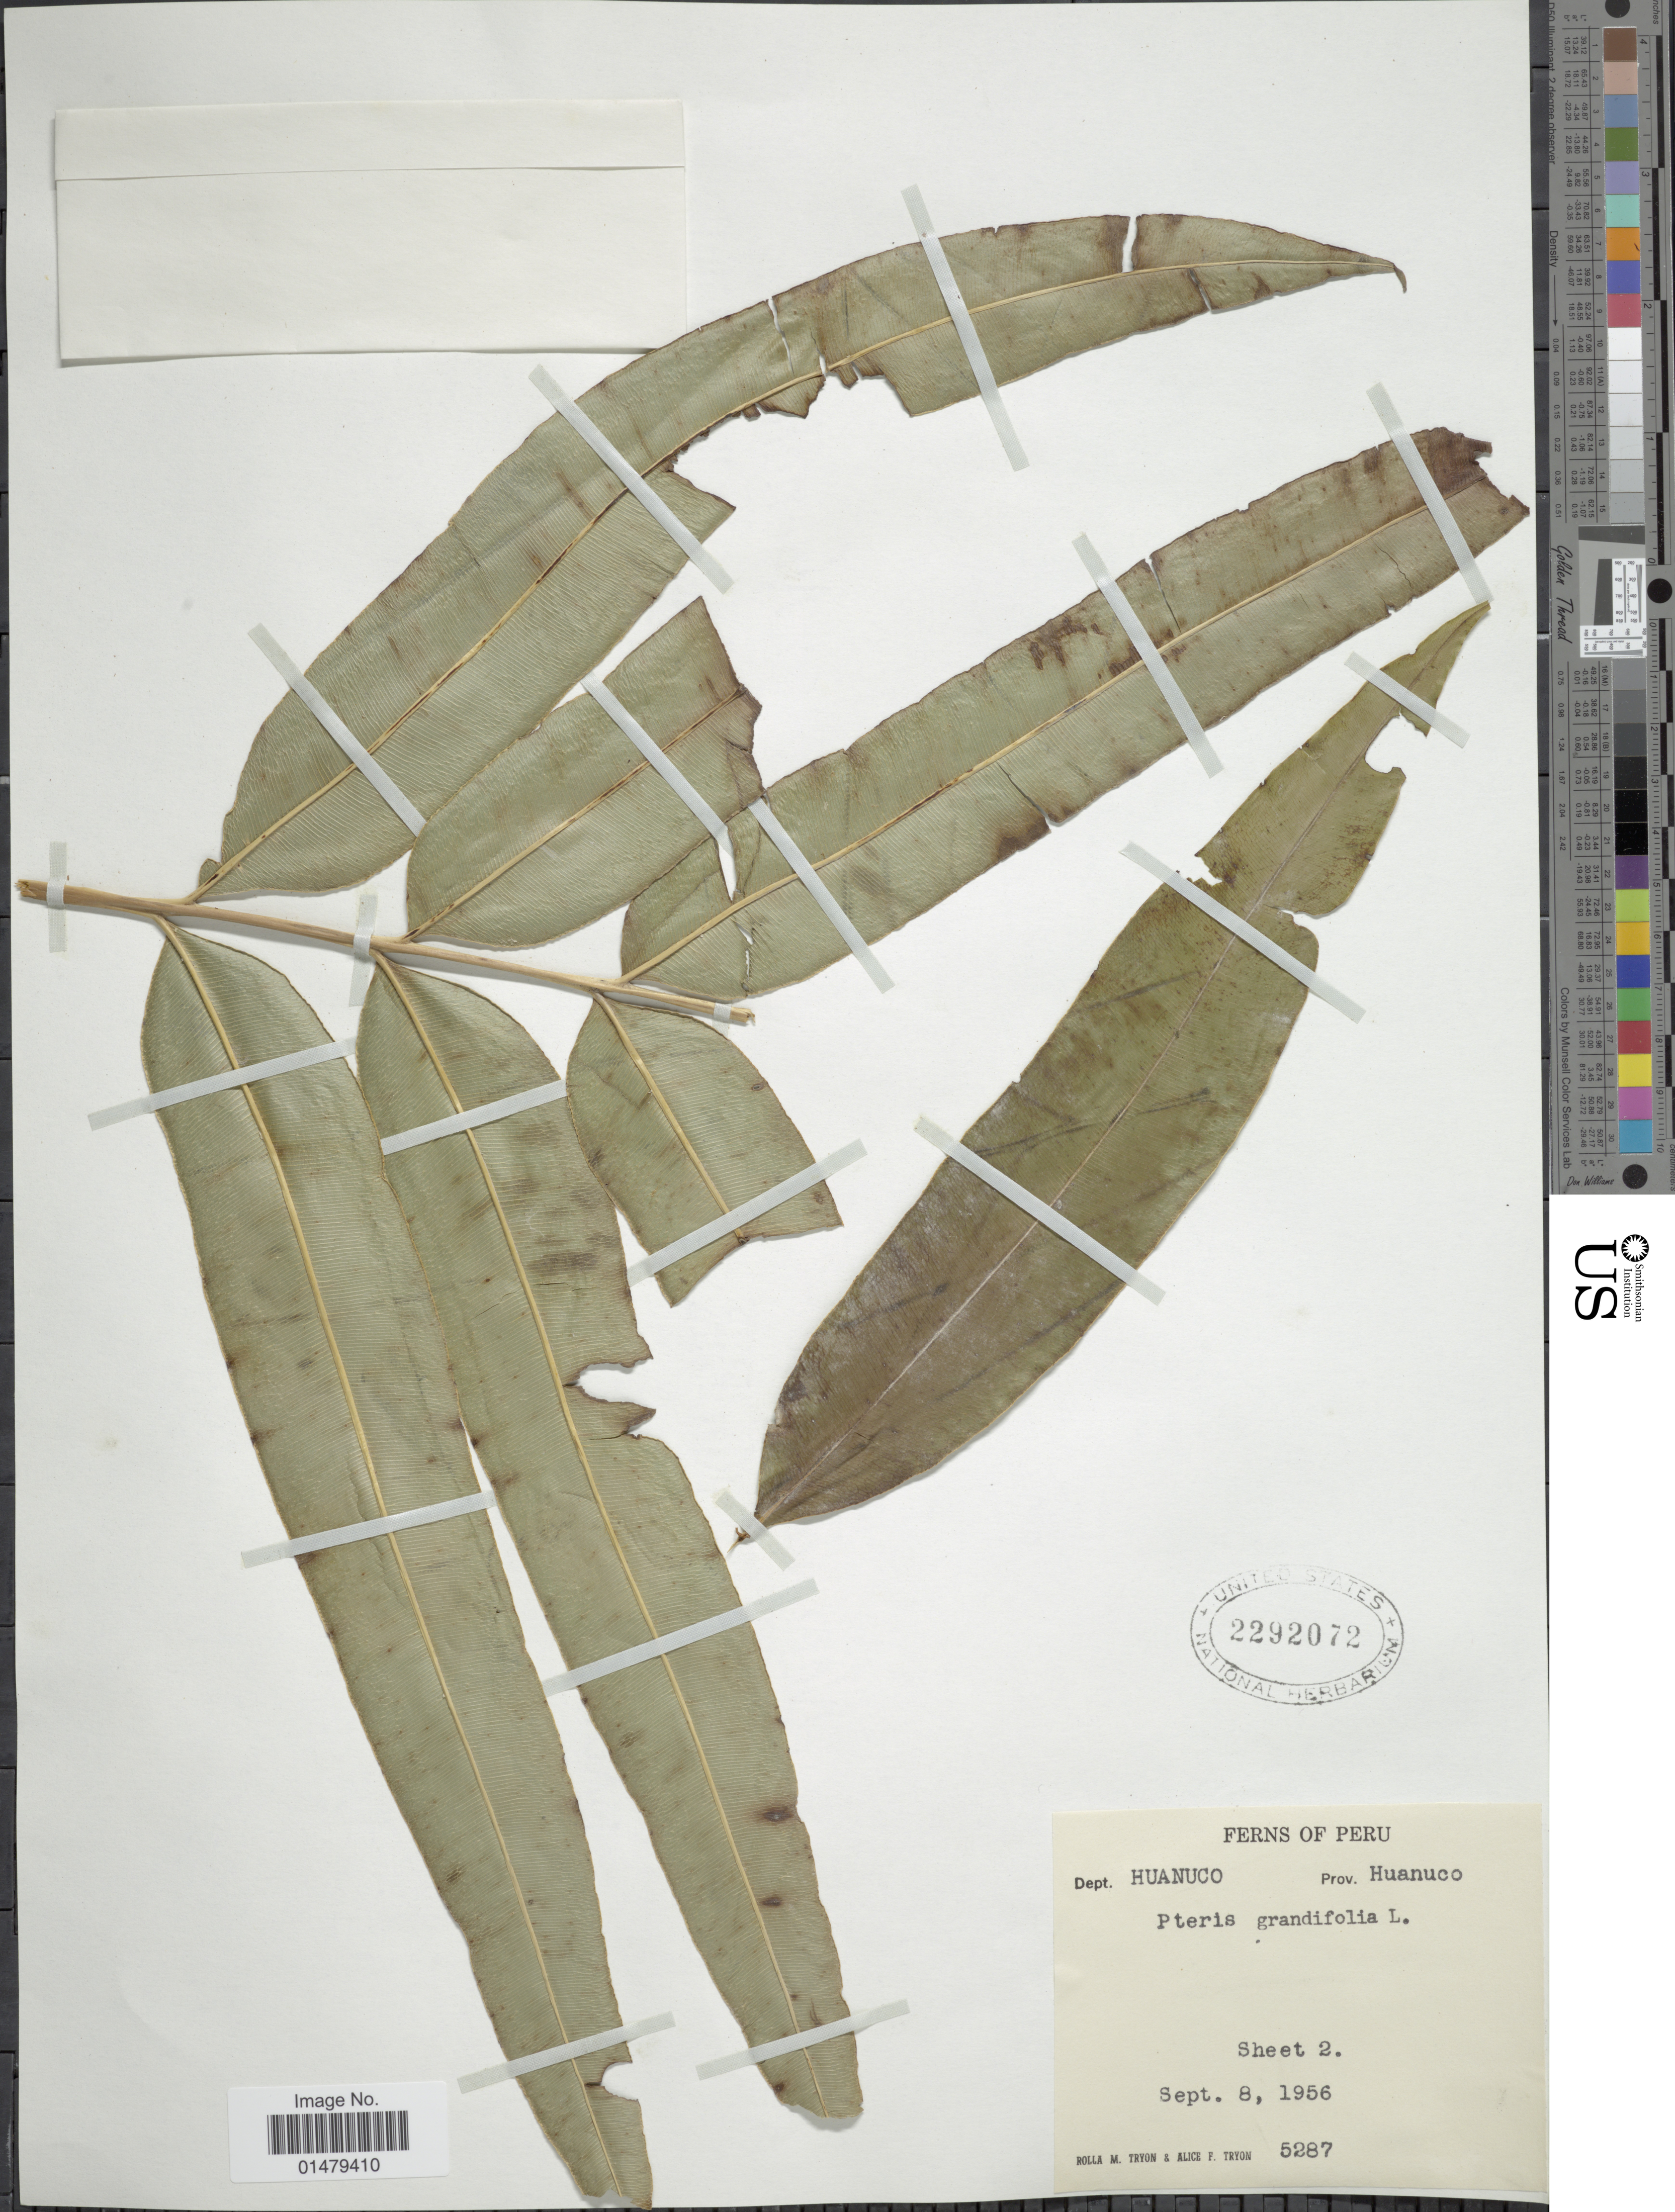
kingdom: Plantae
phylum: Tracheophyta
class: Polypodiopsida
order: Polypodiales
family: Pteridaceae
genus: Pteris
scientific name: Pteris grandifolia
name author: L.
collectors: R. M. Tryon & A. F. Tryon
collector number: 5287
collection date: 1956-09-08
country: Peru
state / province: Huánuco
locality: Dept. Huanuco. Prov. Huanuco.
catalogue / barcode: US 2292072